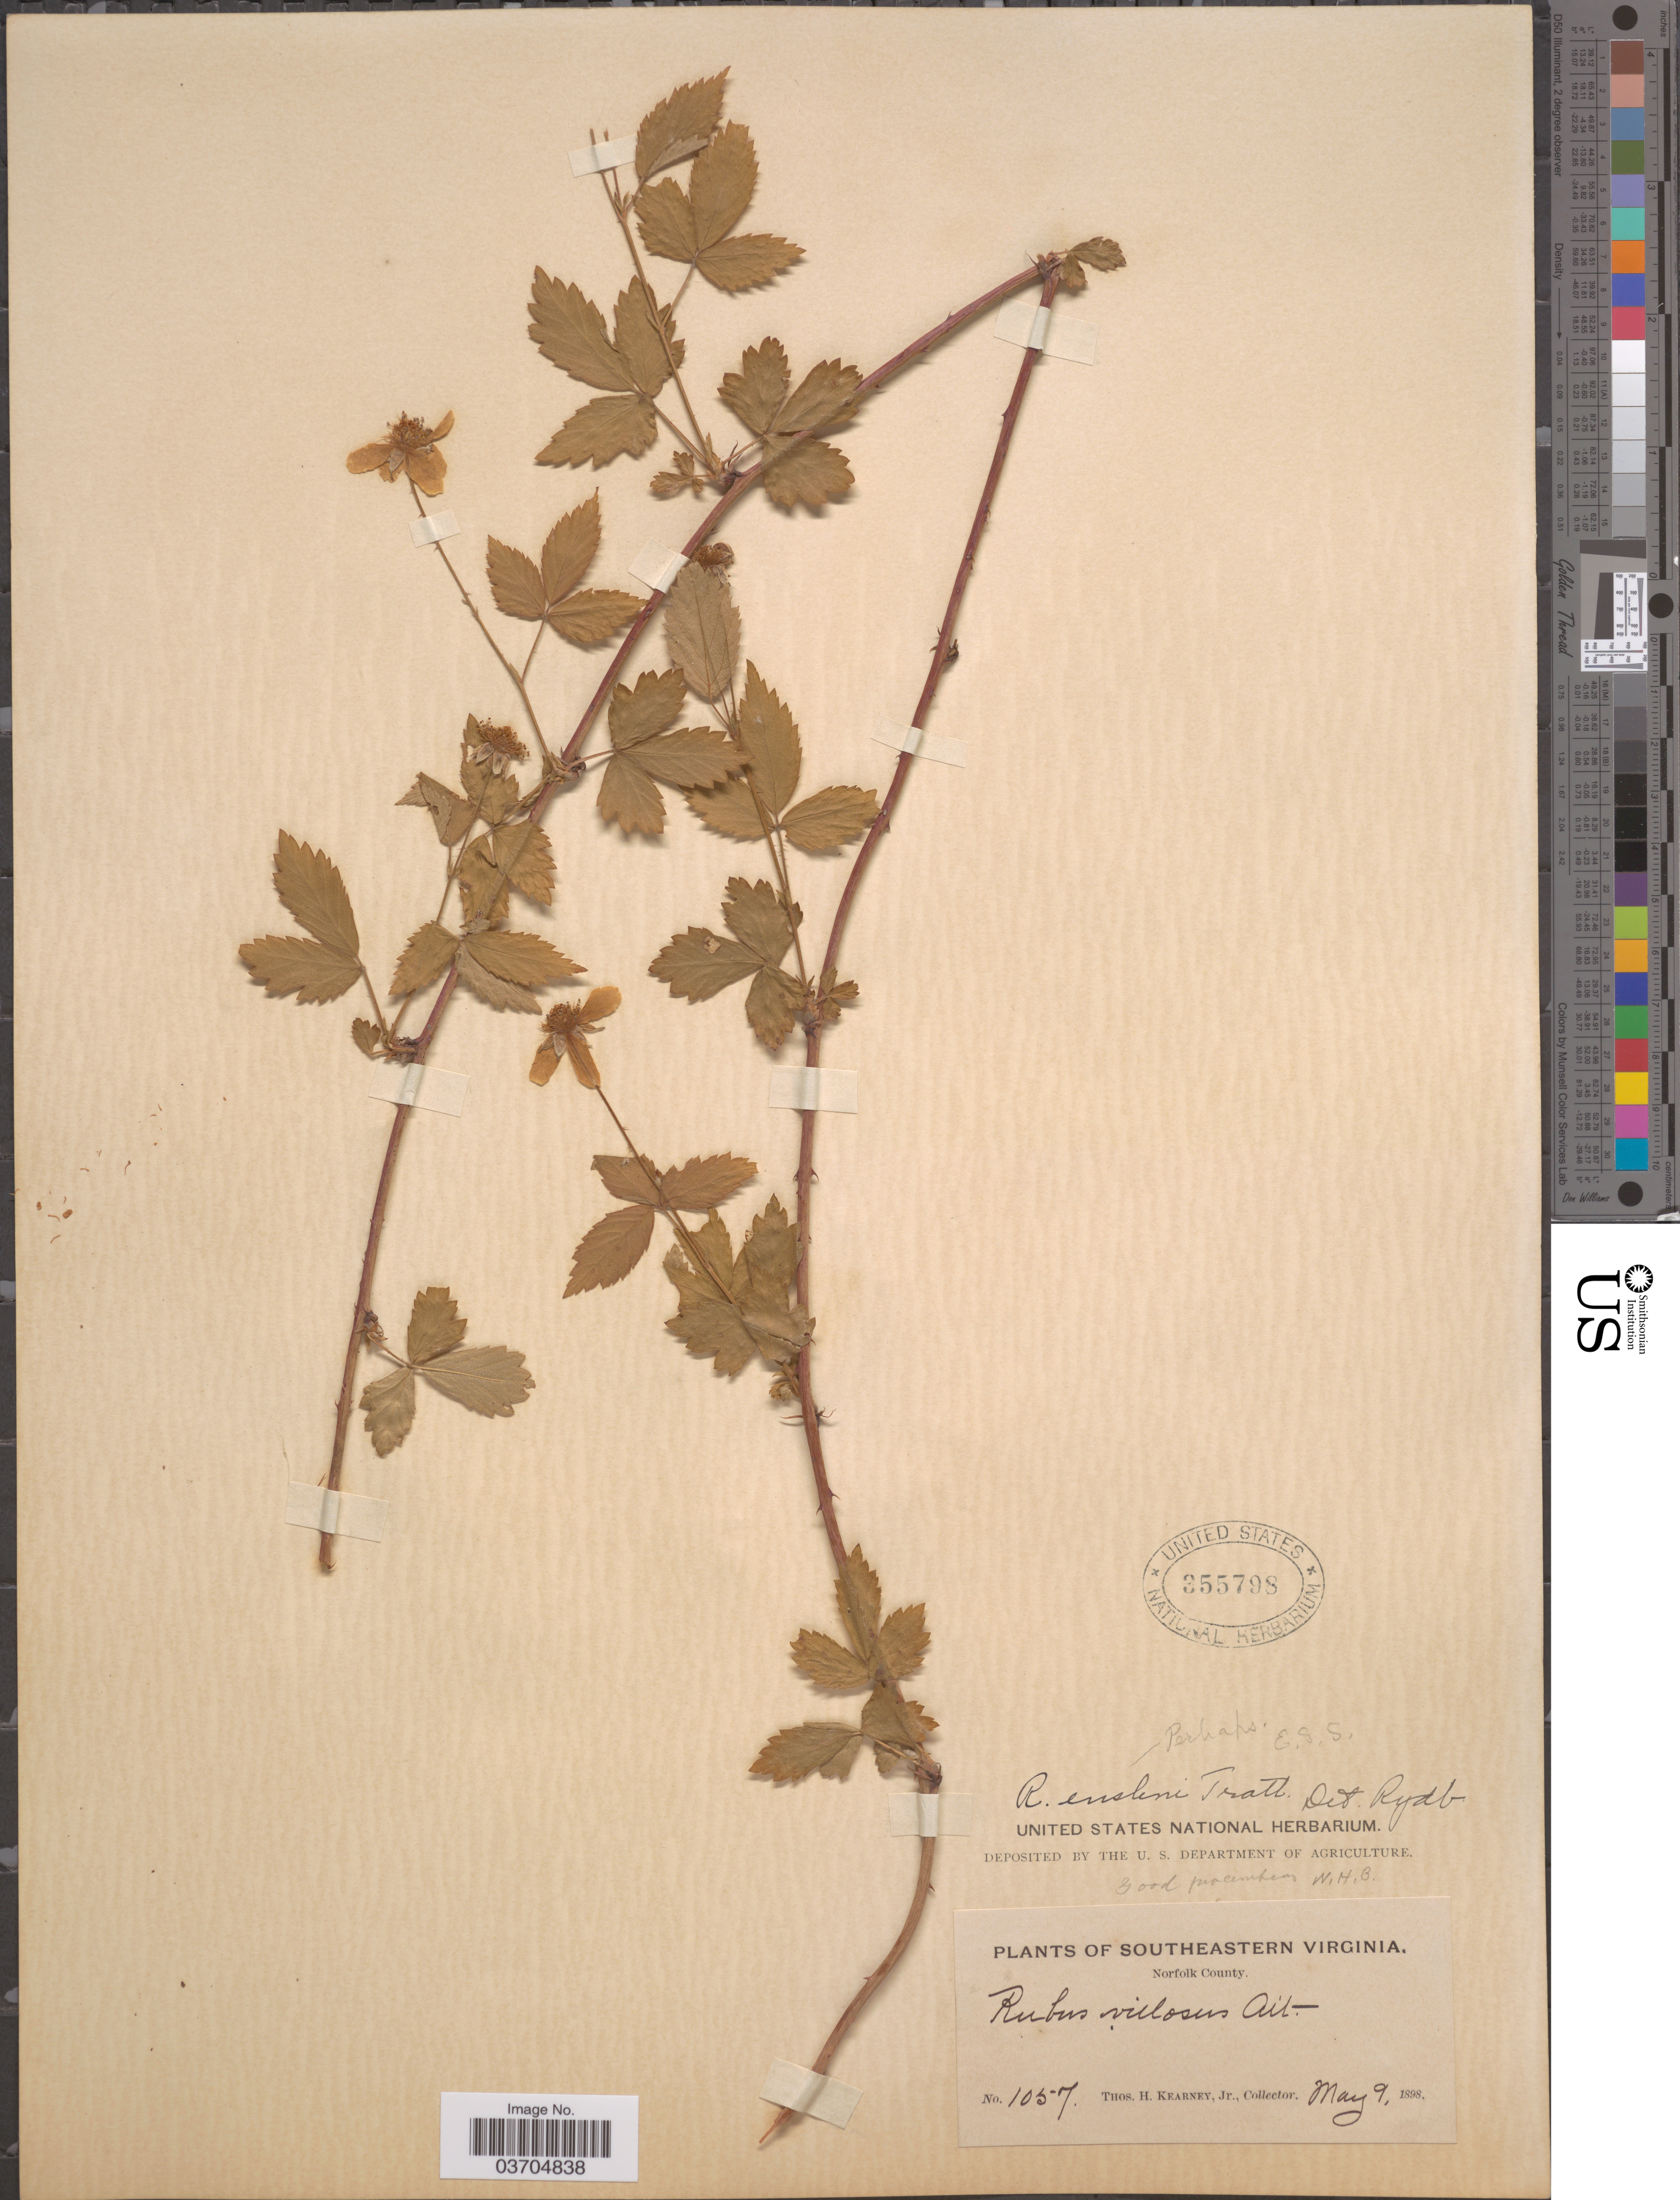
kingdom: Plantae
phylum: Tracheophyta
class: Magnoliopsida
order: Rosales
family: Rosaceae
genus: Rubus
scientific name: Rubus enslenii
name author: Tratt.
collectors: T. H. Kearney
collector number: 1057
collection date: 1898-05-09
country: United States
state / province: Virginia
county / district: City of Norfolk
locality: Southeastern Virginia. Norfolk County.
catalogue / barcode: US 355798